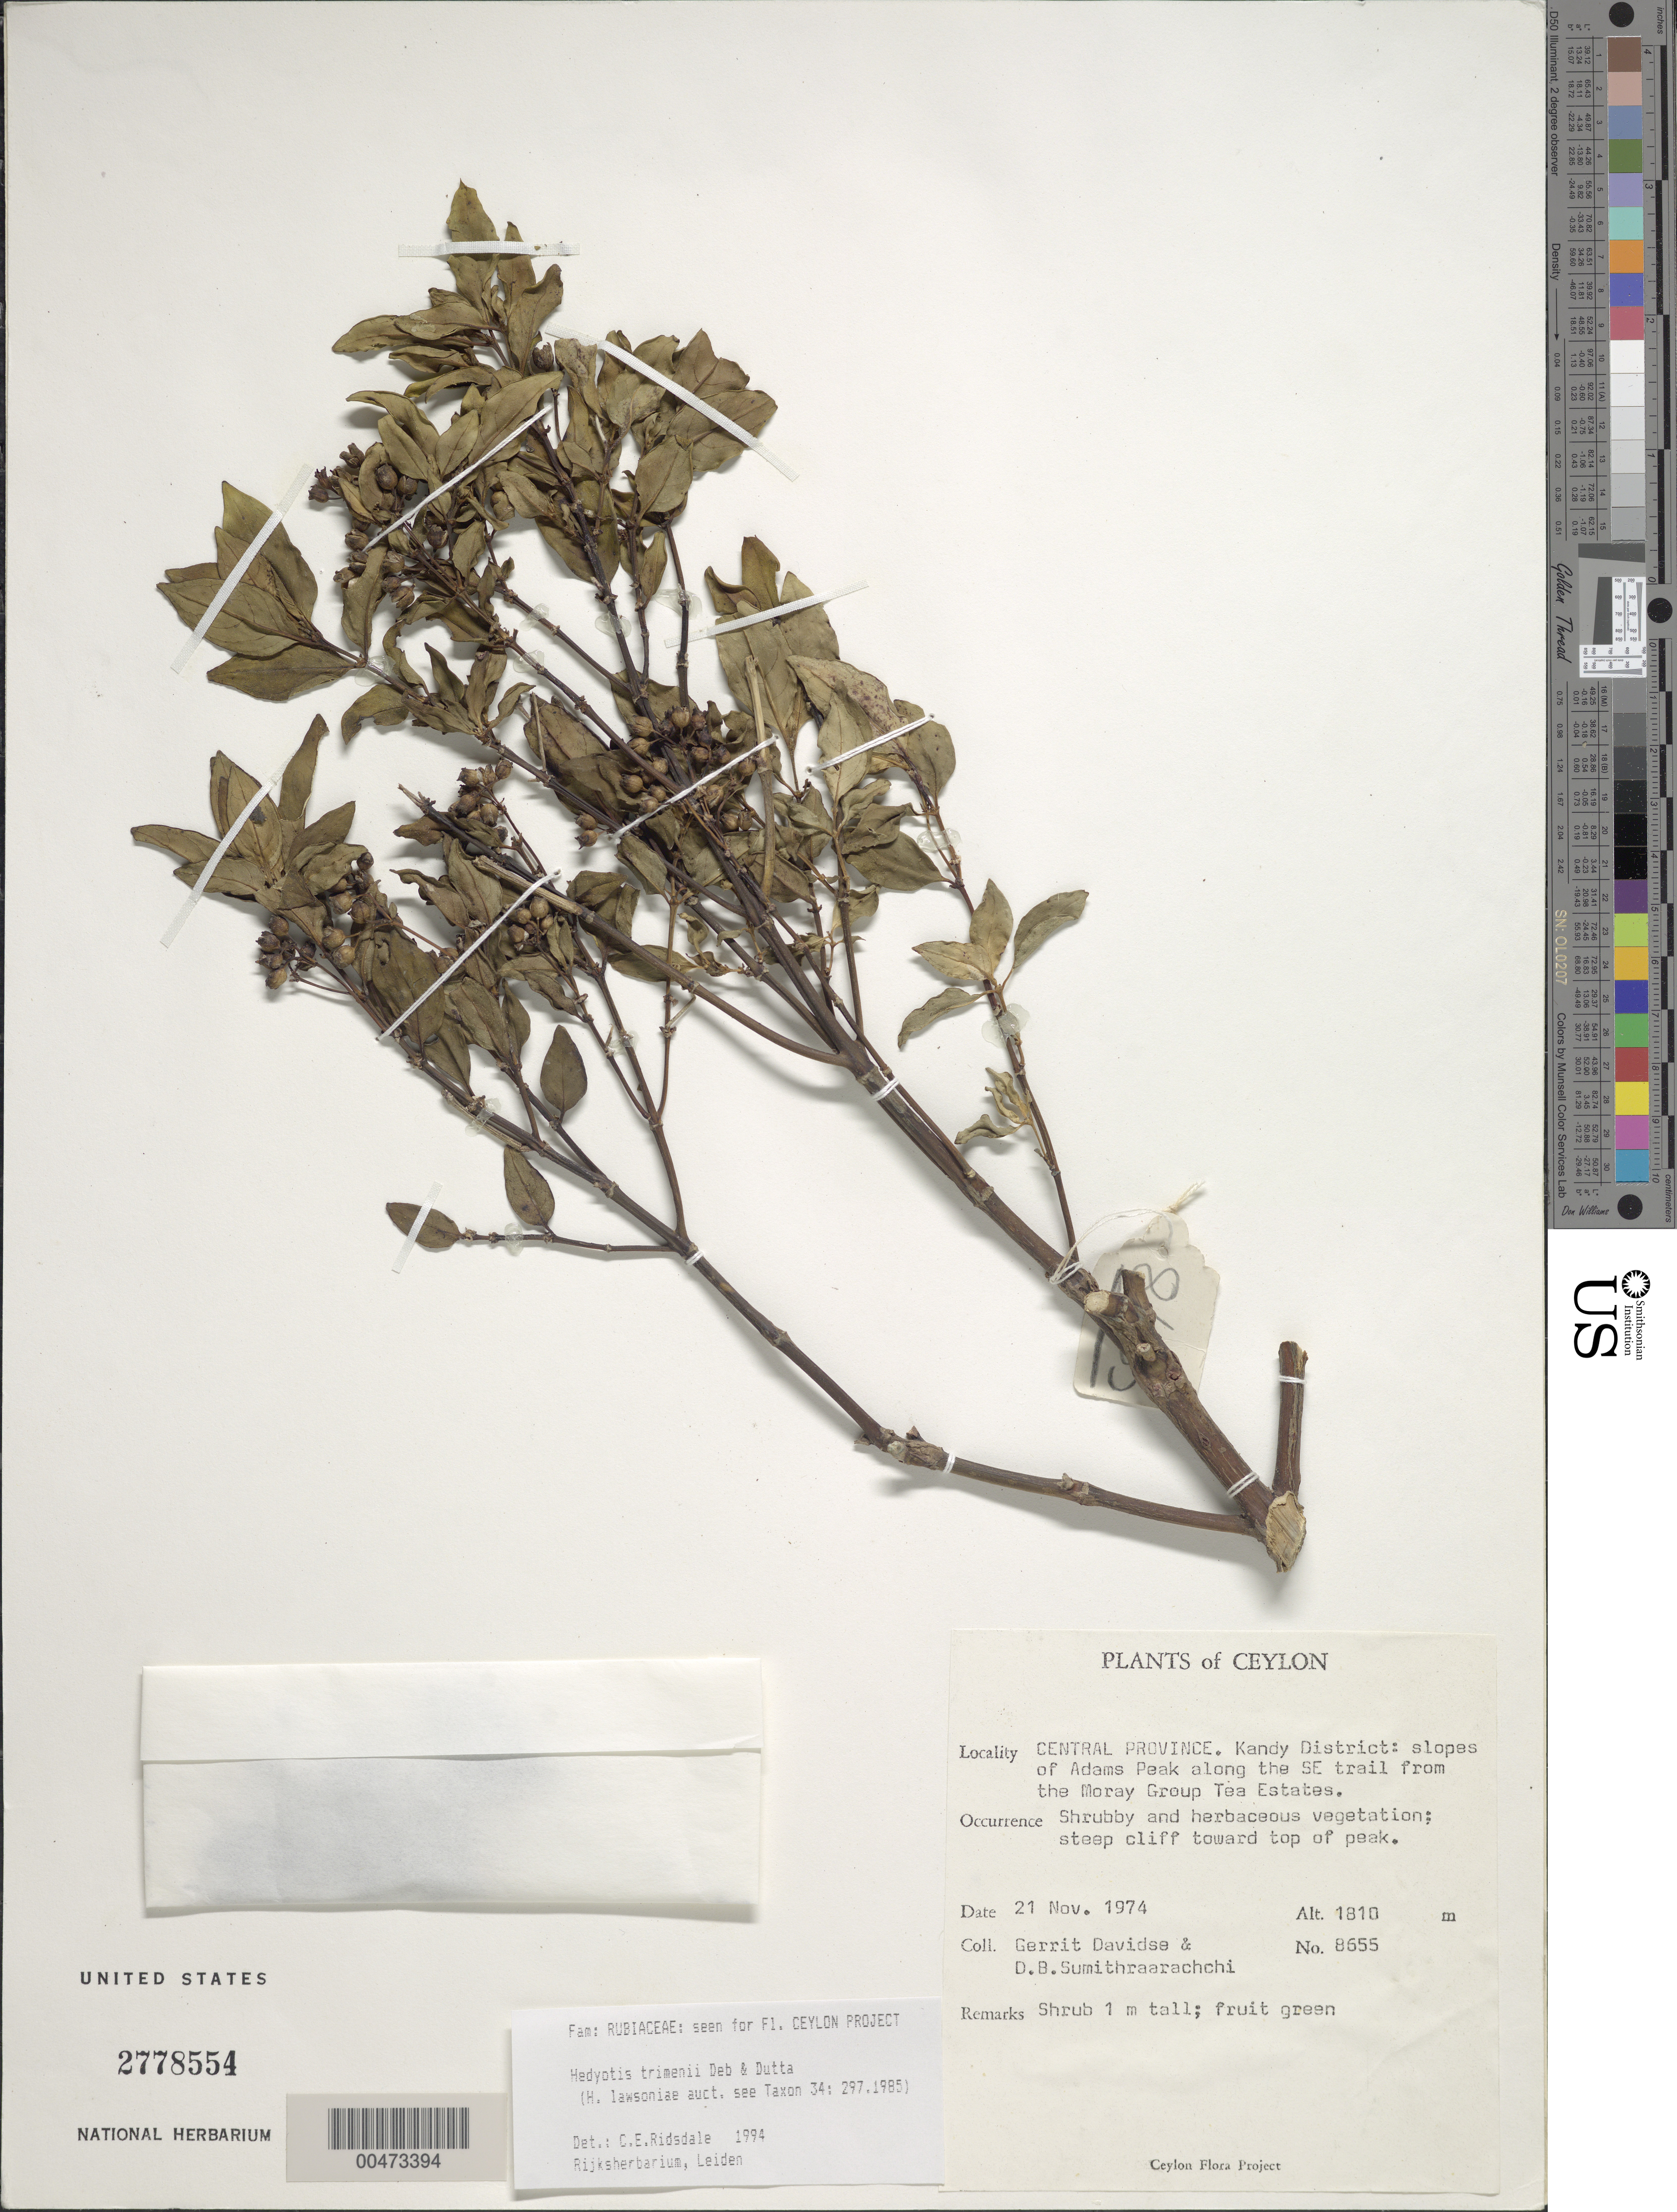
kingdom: Plantae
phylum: Tracheophyta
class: Magnoliopsida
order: Gentianales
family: Rubiaceae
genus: Hedyotis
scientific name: Hedyotis trimenii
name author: Deb & R. Dutta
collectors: G. Davidse & D. B. Sumithraarachchi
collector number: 8655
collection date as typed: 21 Nov 1974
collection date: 1974-11-21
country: Sri Lanka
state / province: Central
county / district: Kandy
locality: slopes of Adam's Peak along the SE trail from the Moray Group Tea Estates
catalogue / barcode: US 2778554